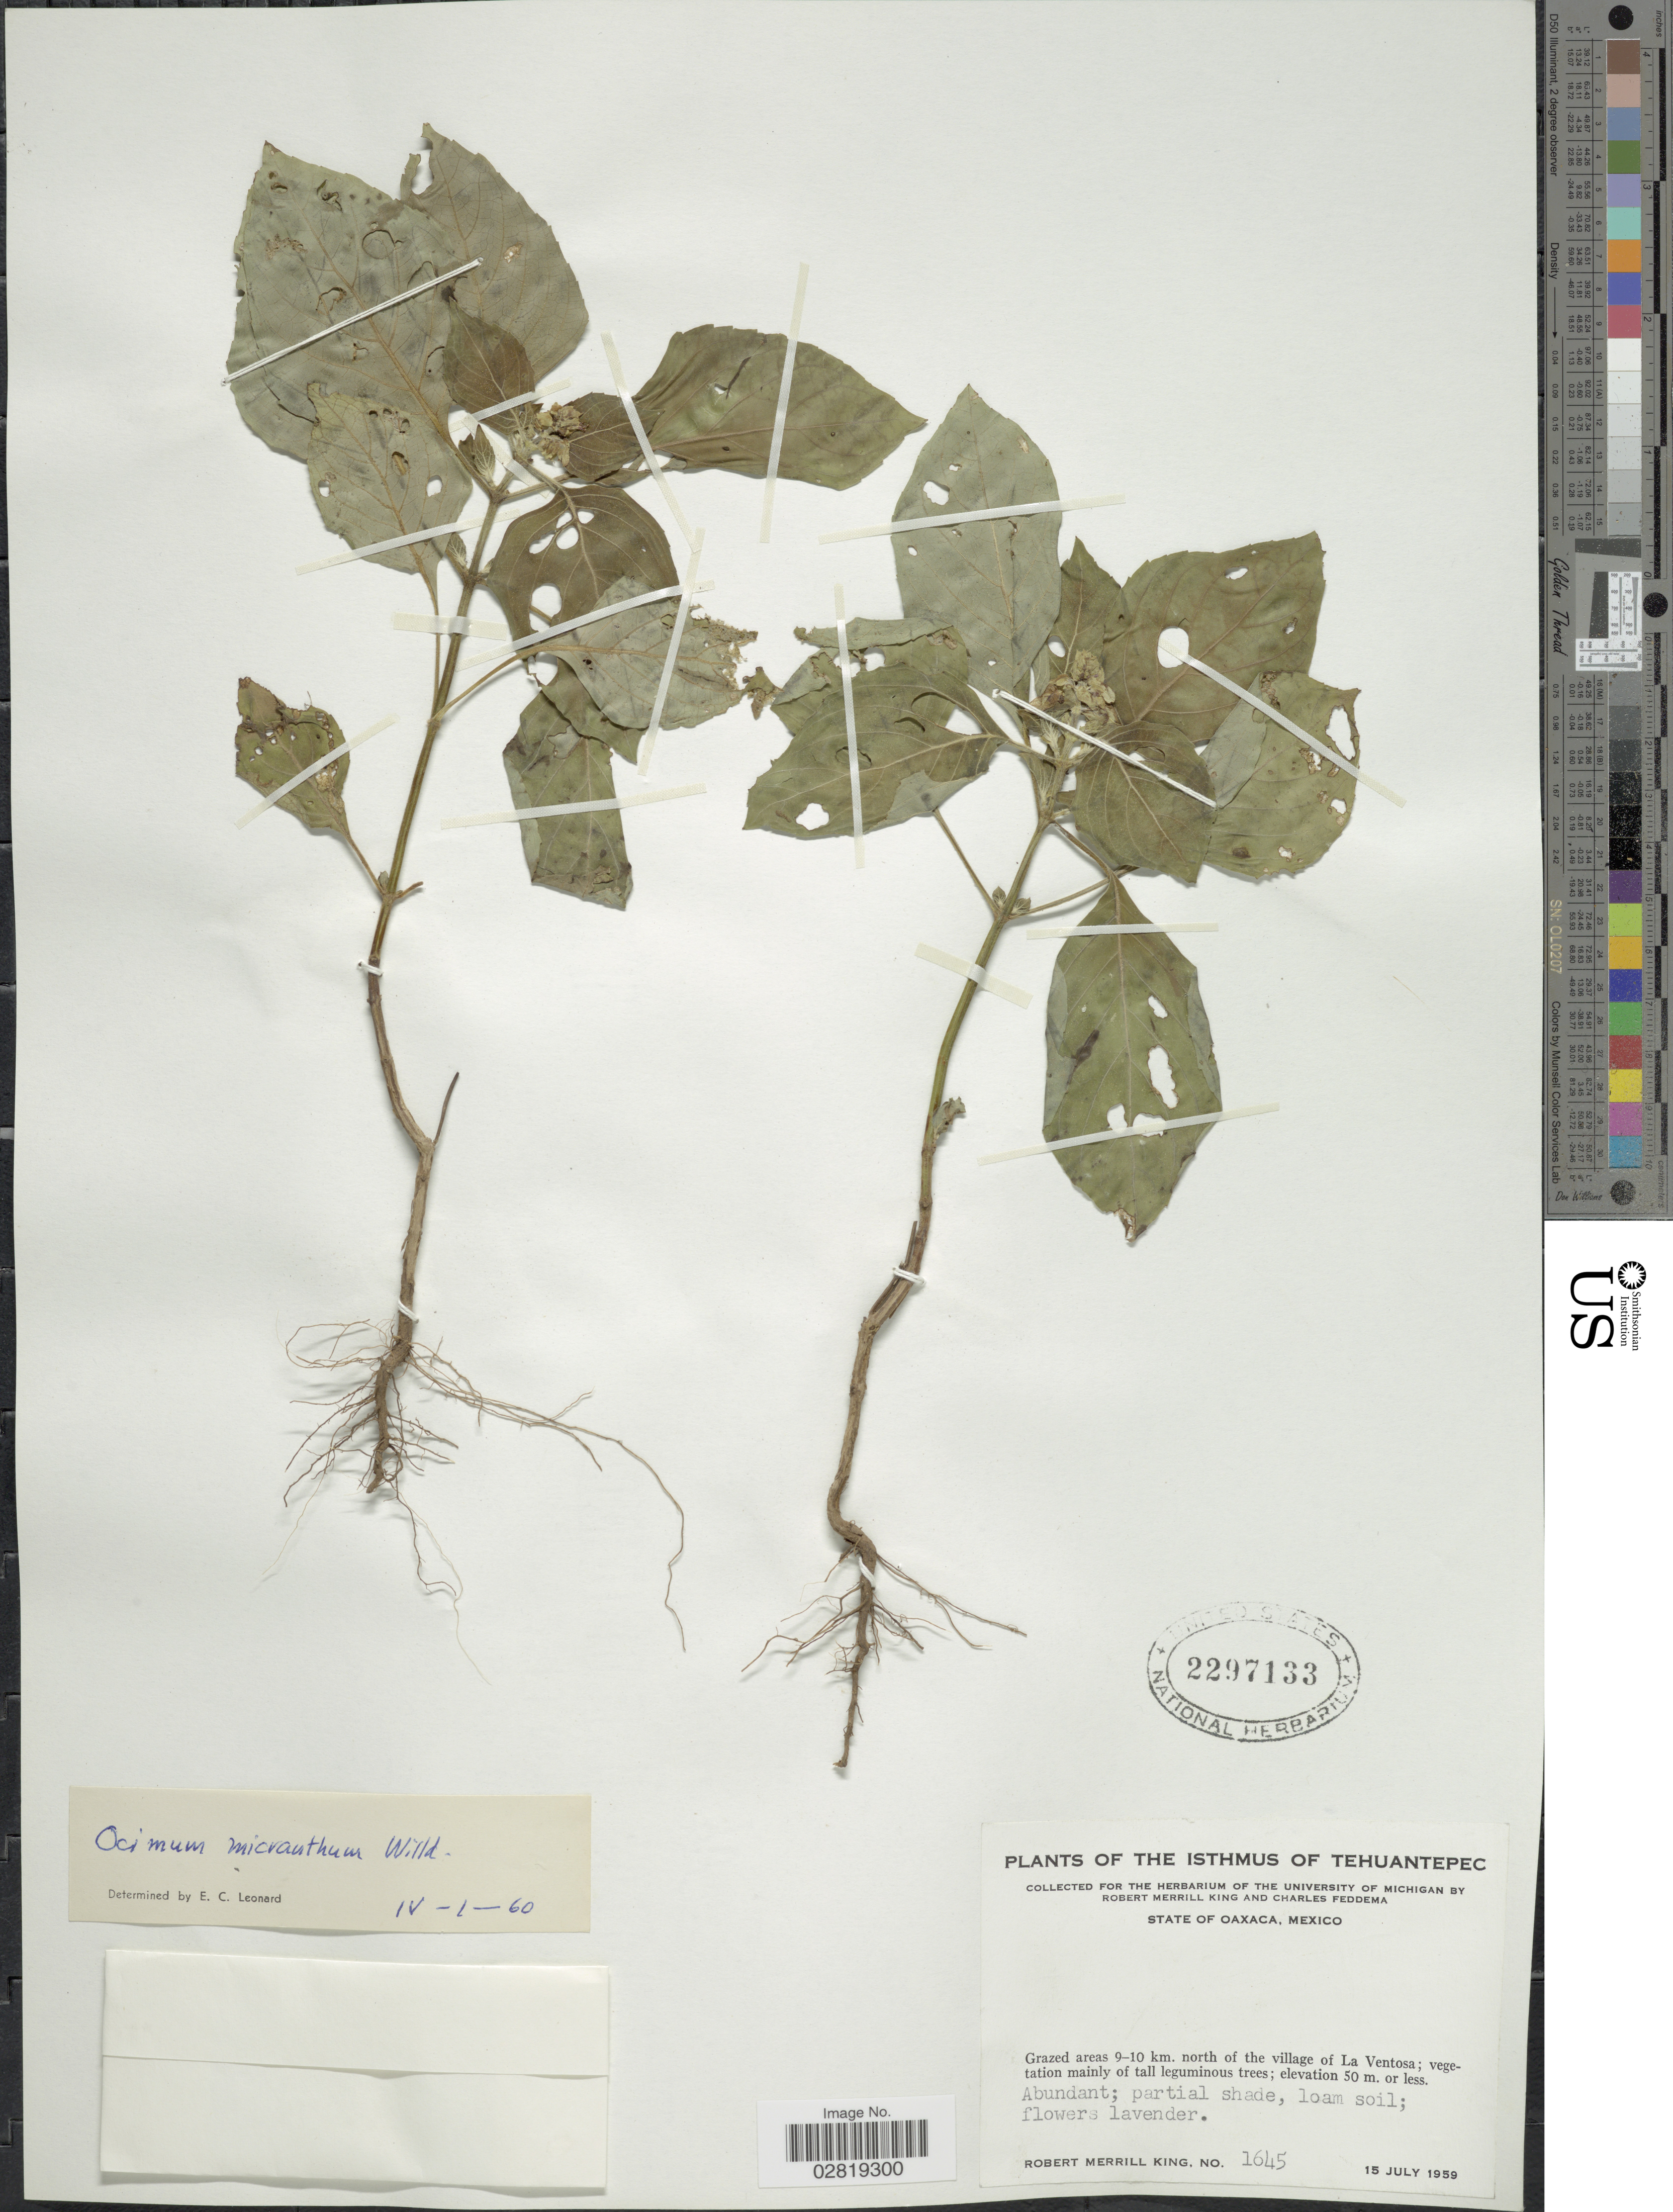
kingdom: Plantae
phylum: Tracheophyta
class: Magnoliopsida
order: Lamiales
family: Lamiaceae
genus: Ocimum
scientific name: Ocimum campechianum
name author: Mill.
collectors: R. M. King & C. Feddema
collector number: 1645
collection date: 1959-07-15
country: Mexico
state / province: Oaxaca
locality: The Isthmus of Tehuantepec, Grazed areas 9-10 km. north of the village of La Ventosa.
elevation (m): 50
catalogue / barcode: US 2297133